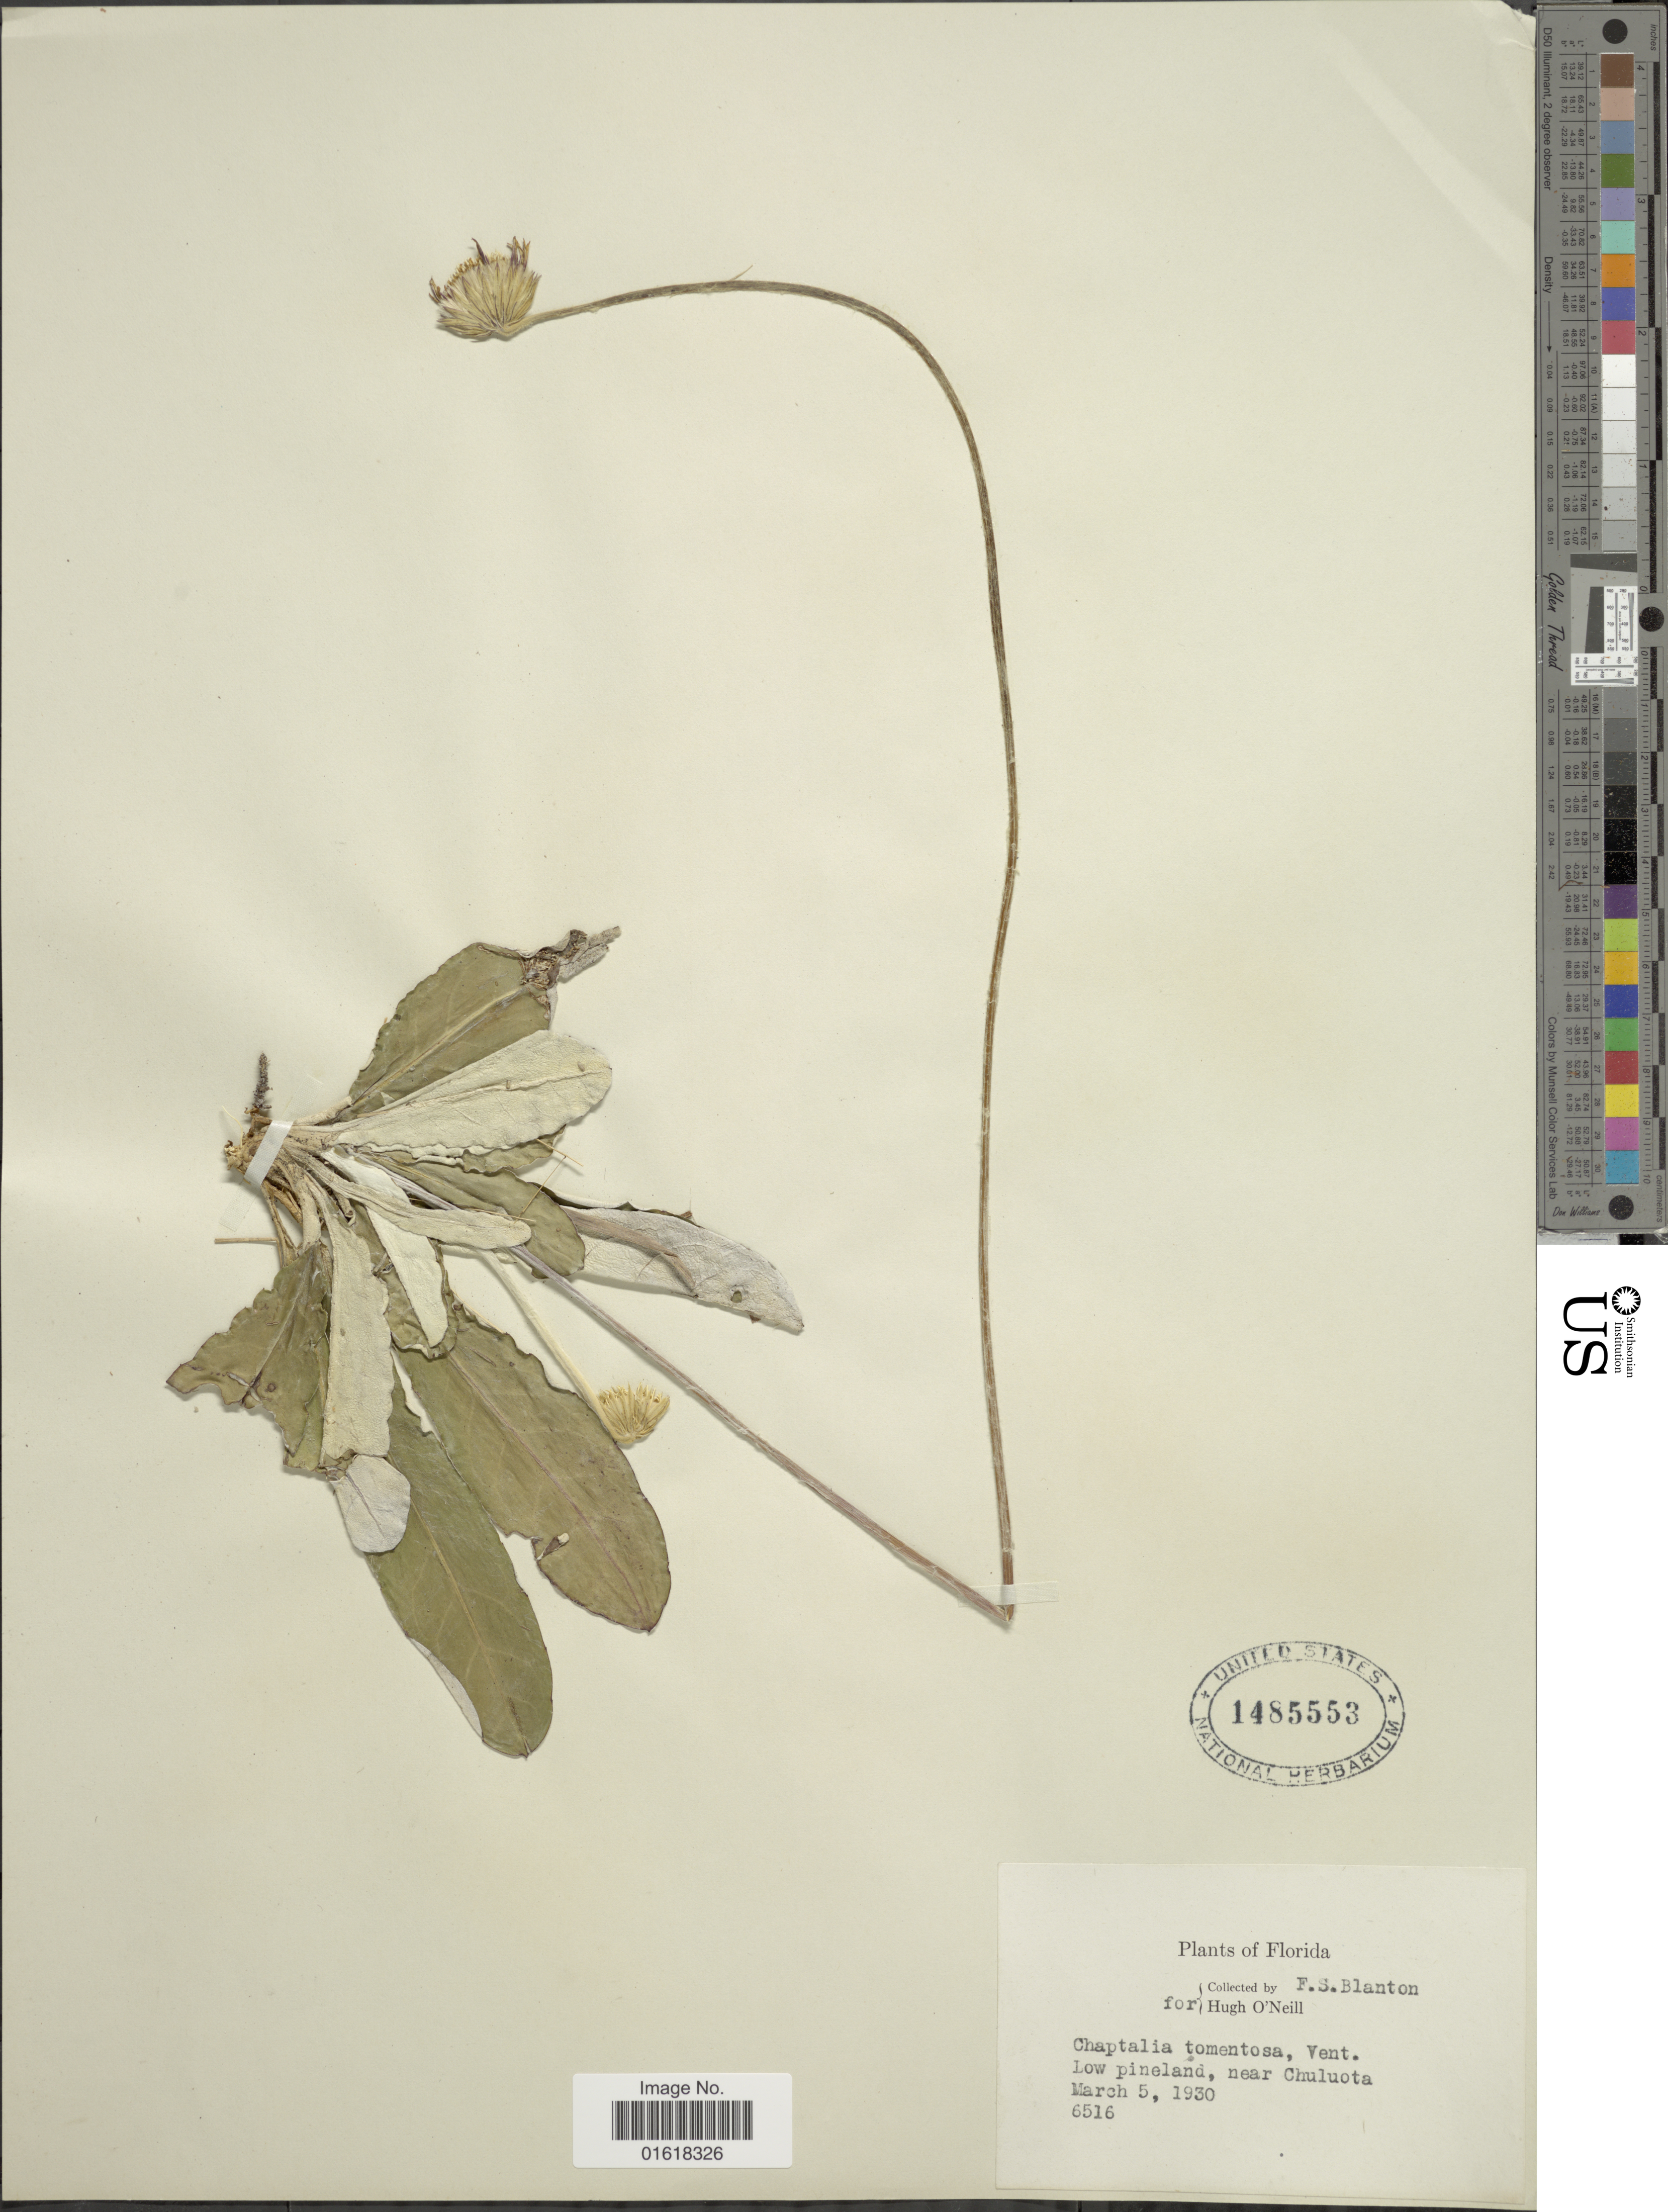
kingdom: Plantae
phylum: Tracheophyta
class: Magnoliopsida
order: Asterales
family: Asteraceae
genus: Chaptalia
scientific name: Chaptalia tomentosa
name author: Vent.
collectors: F. S. Blanton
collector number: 6516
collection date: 1930-03-05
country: United States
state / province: Florida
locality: Low pineland, near Chuluota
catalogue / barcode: US 1485553